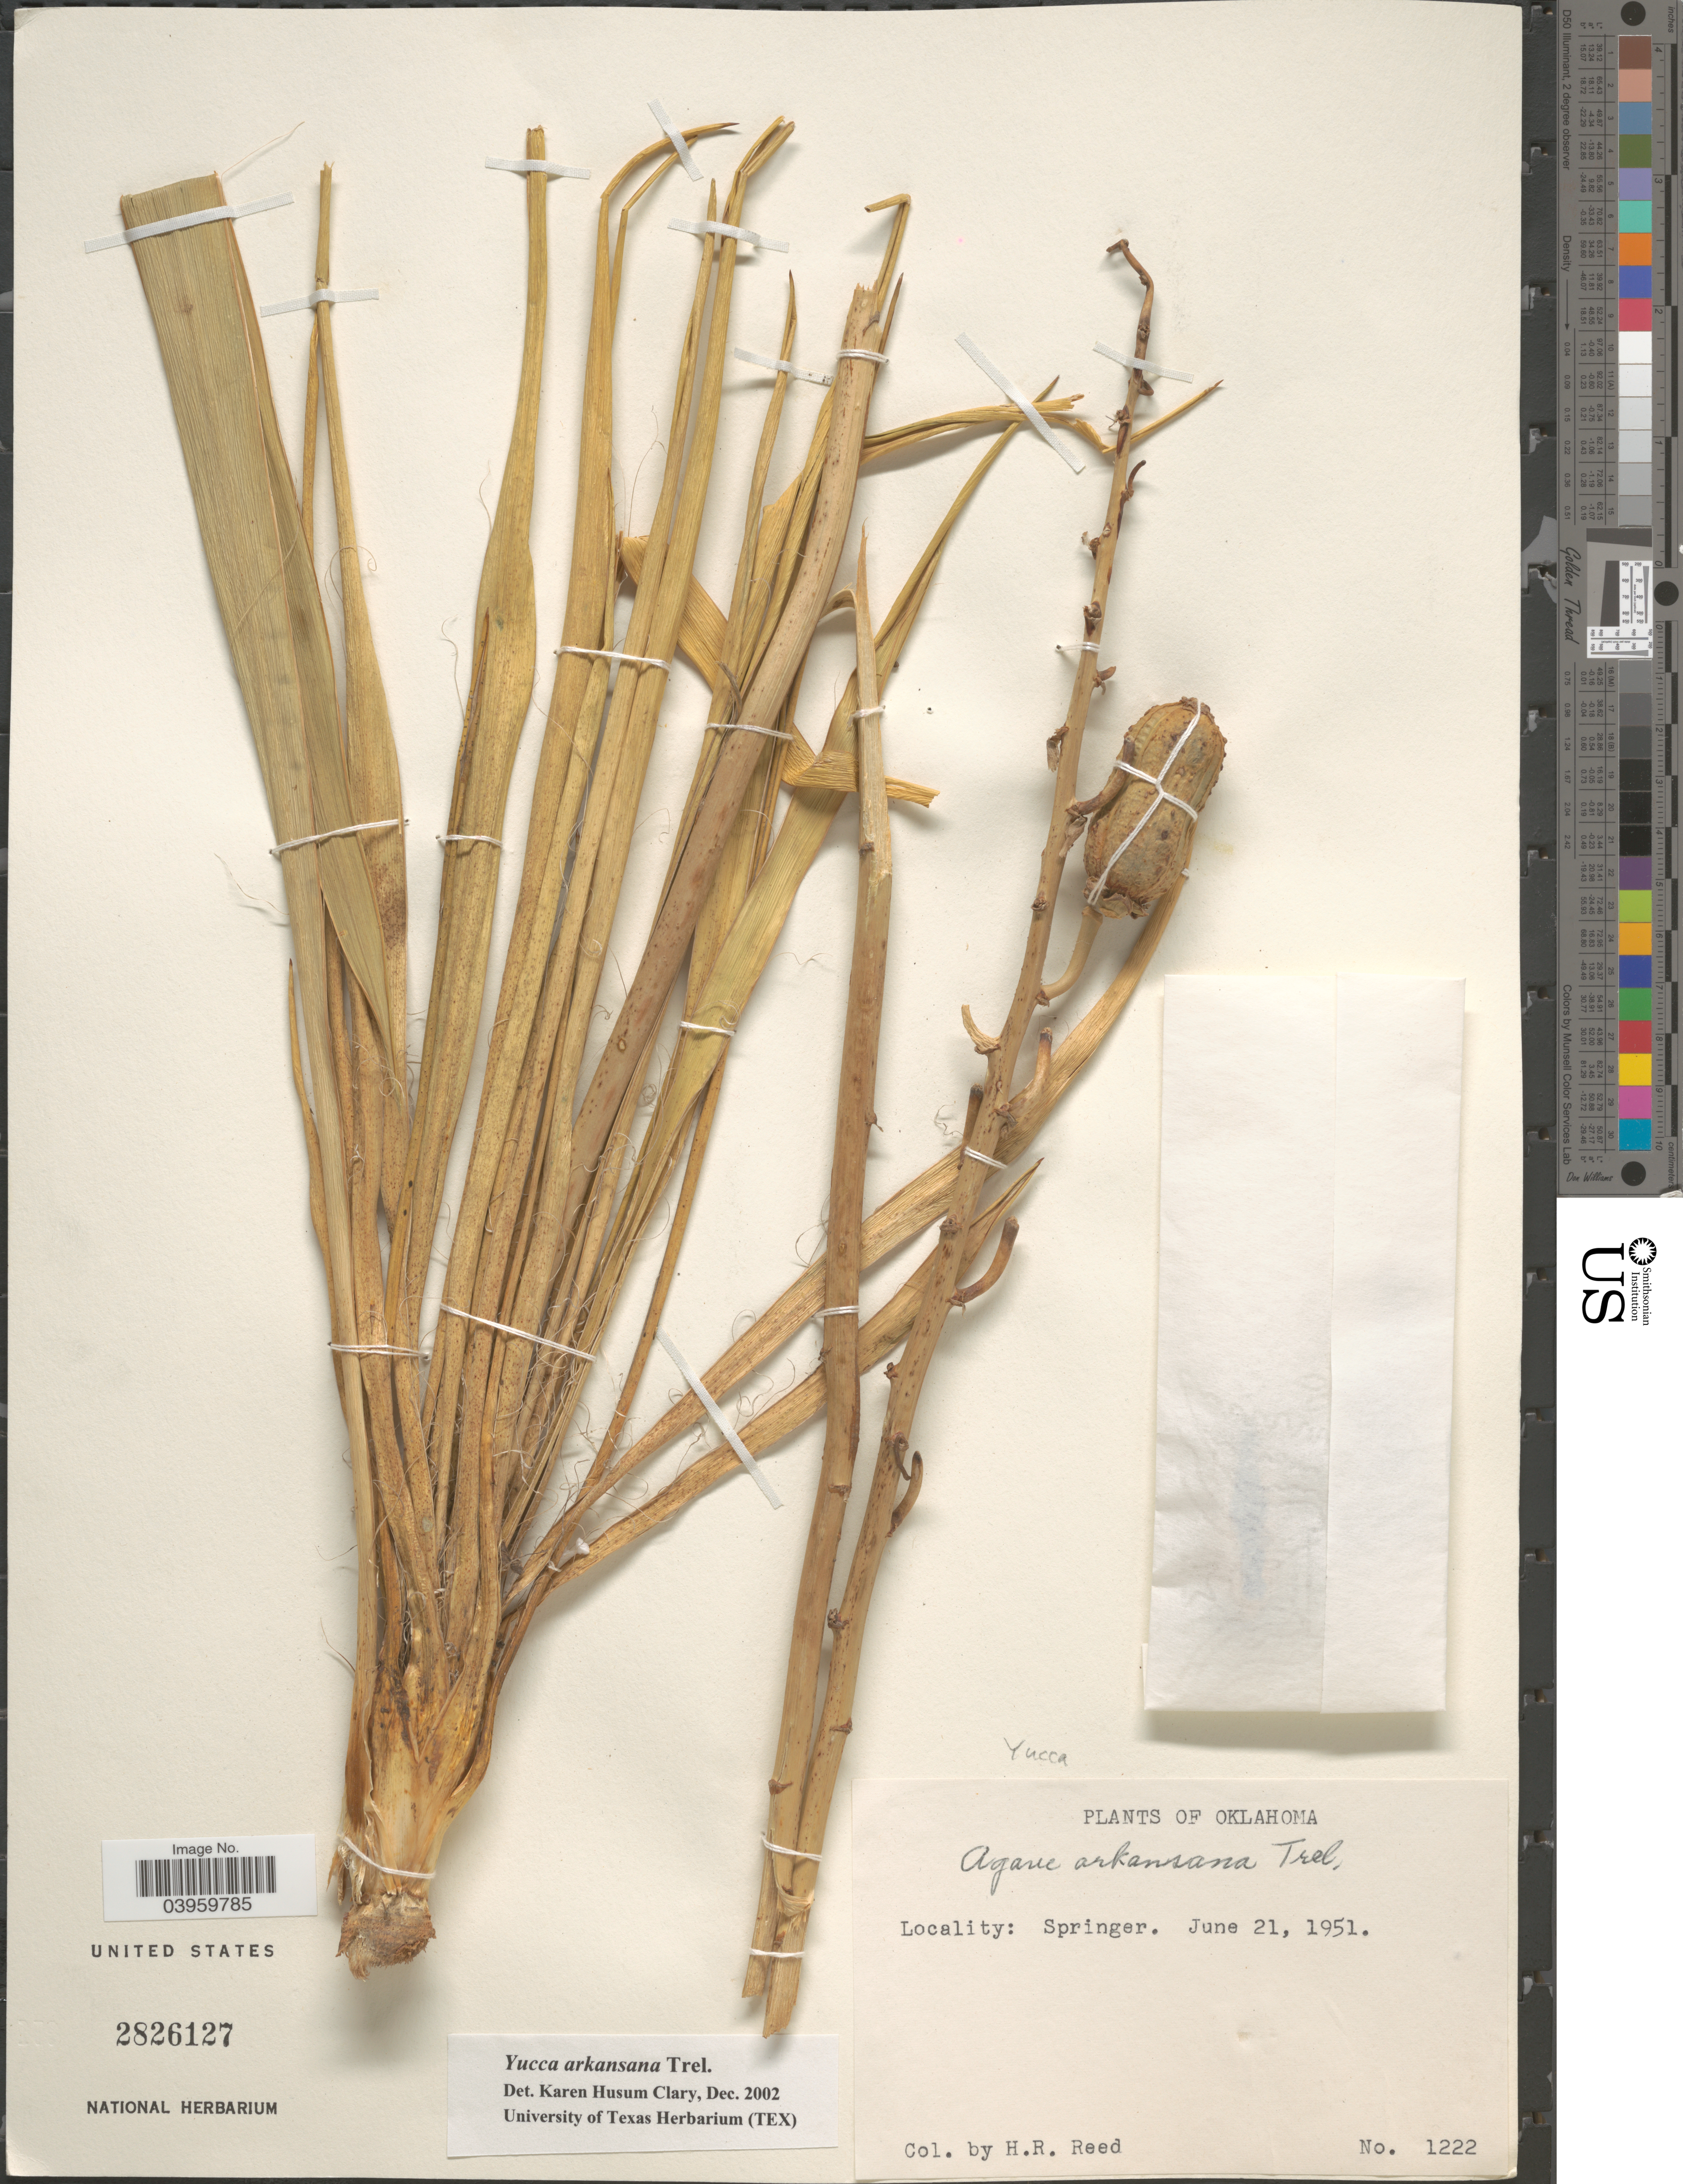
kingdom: Plantae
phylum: Tracheophyta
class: Liliopsida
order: Asparagales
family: Asparagaceae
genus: Yucca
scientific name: Yucca arkansana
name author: Trel.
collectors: H. Reed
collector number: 1222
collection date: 1951-06-21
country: United States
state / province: Oklahoma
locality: Springer.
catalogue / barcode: US 2826127